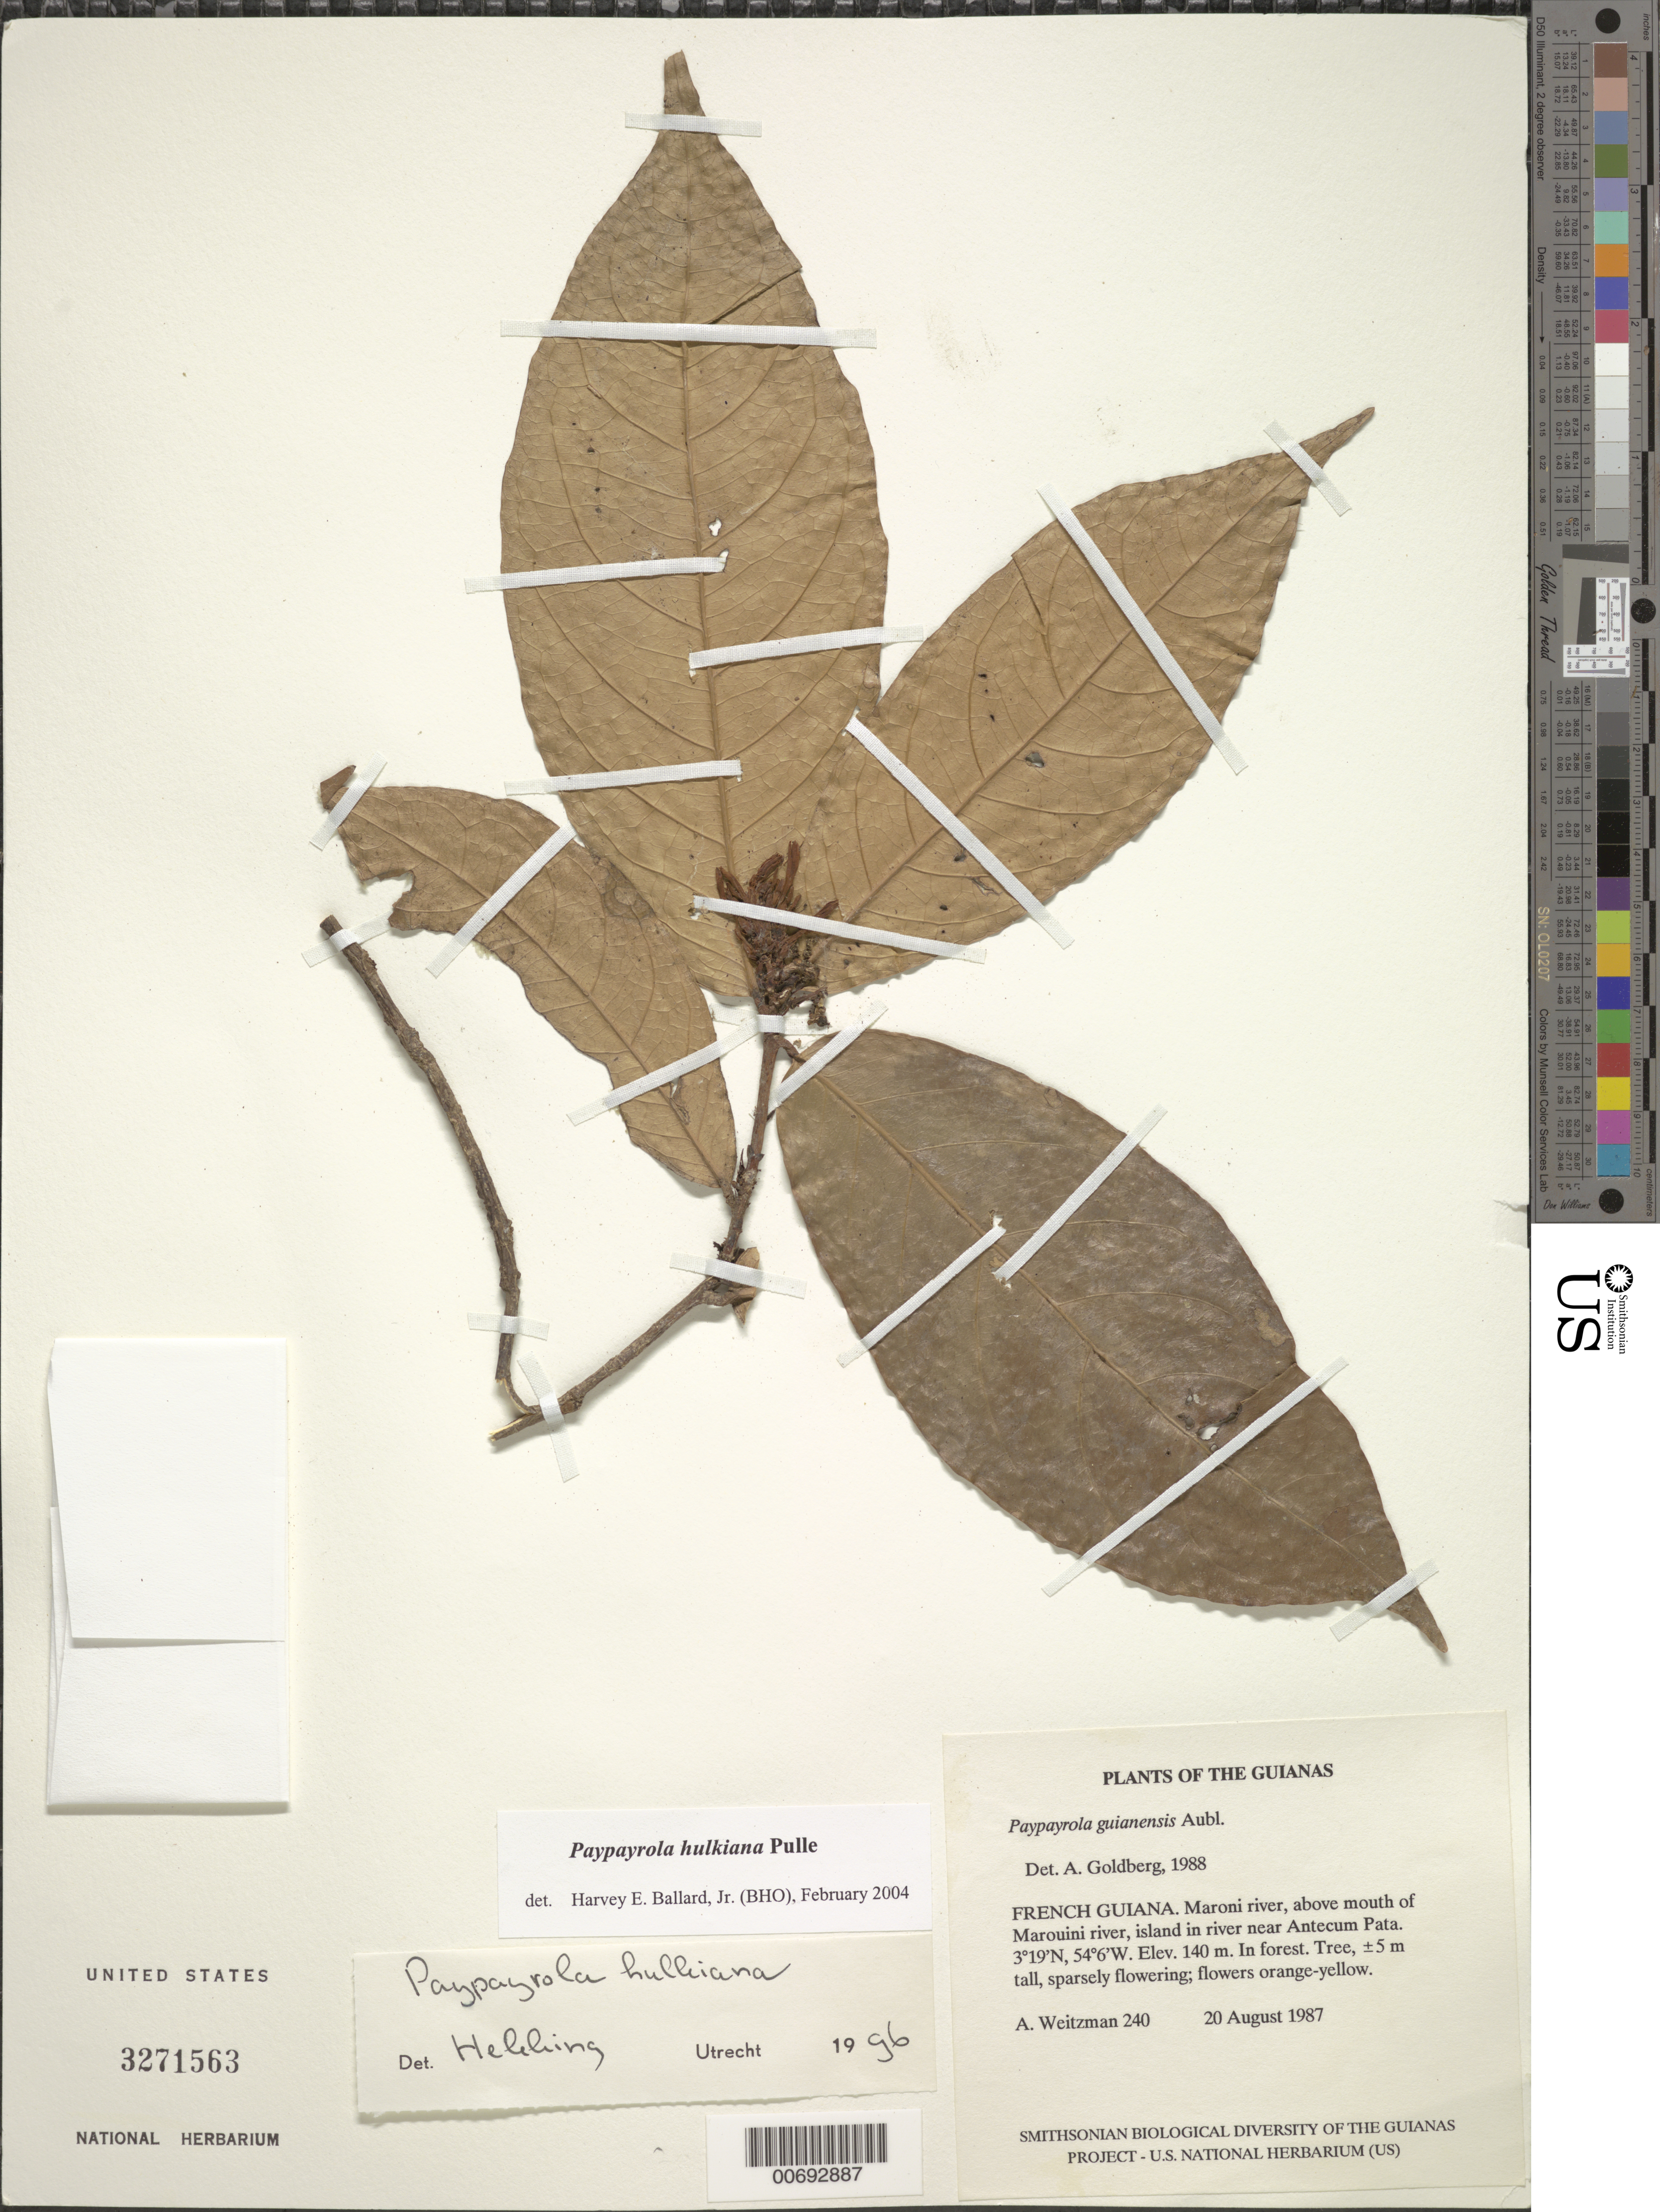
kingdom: Plantae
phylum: Tracheophyta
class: Magnoliopsida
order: Malpighiales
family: Violaceae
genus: Paypayrola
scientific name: Paypayrola hulkiana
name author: Pulle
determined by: Ballard, Harvey E.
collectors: A. L. Weitzman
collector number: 240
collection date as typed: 20 August 1987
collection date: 1987-08-20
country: French Guiana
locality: Maroni river, above mouth of Marouini river, island in river near Antecum Pata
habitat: In forest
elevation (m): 140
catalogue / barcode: US 3271563